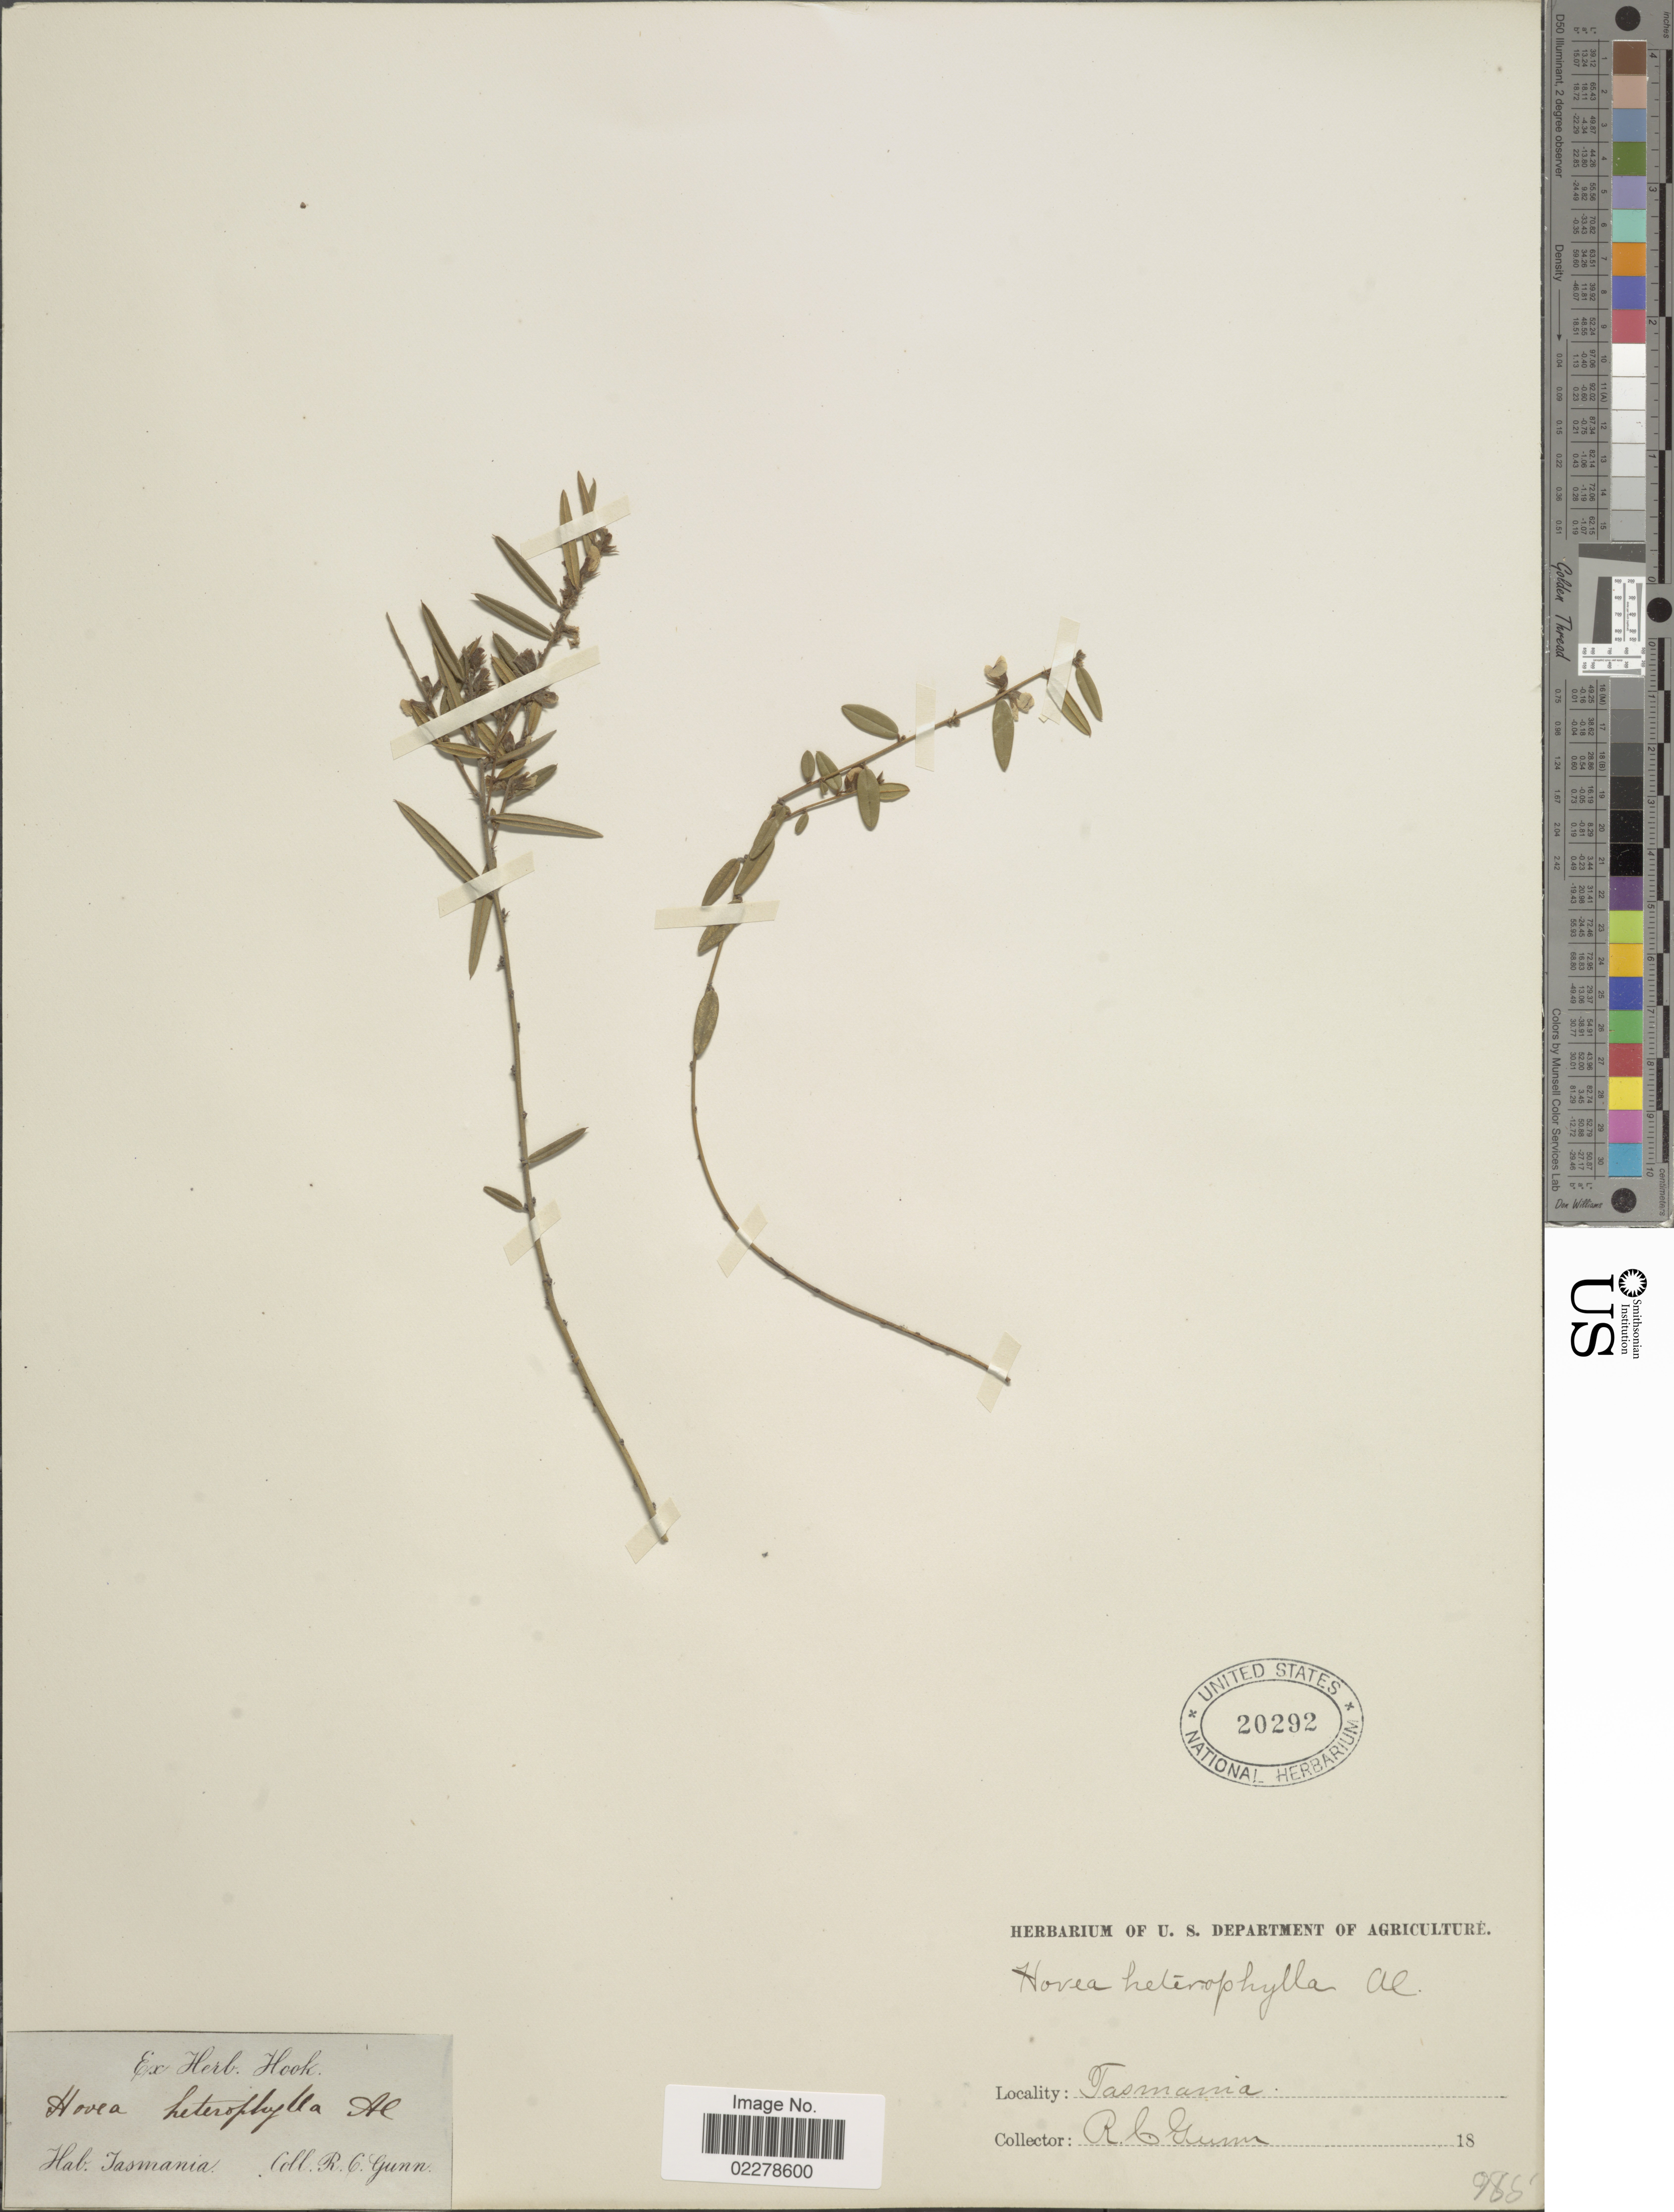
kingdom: Plantae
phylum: Tracheophyta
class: Magnoliopsida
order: Fabales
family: Fabaceae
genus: Hovea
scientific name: Hovea heterophylla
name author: Cunn. ex Hook. f.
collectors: R. Gunn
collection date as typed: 18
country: Australia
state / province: Tasmania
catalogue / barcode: US 20292